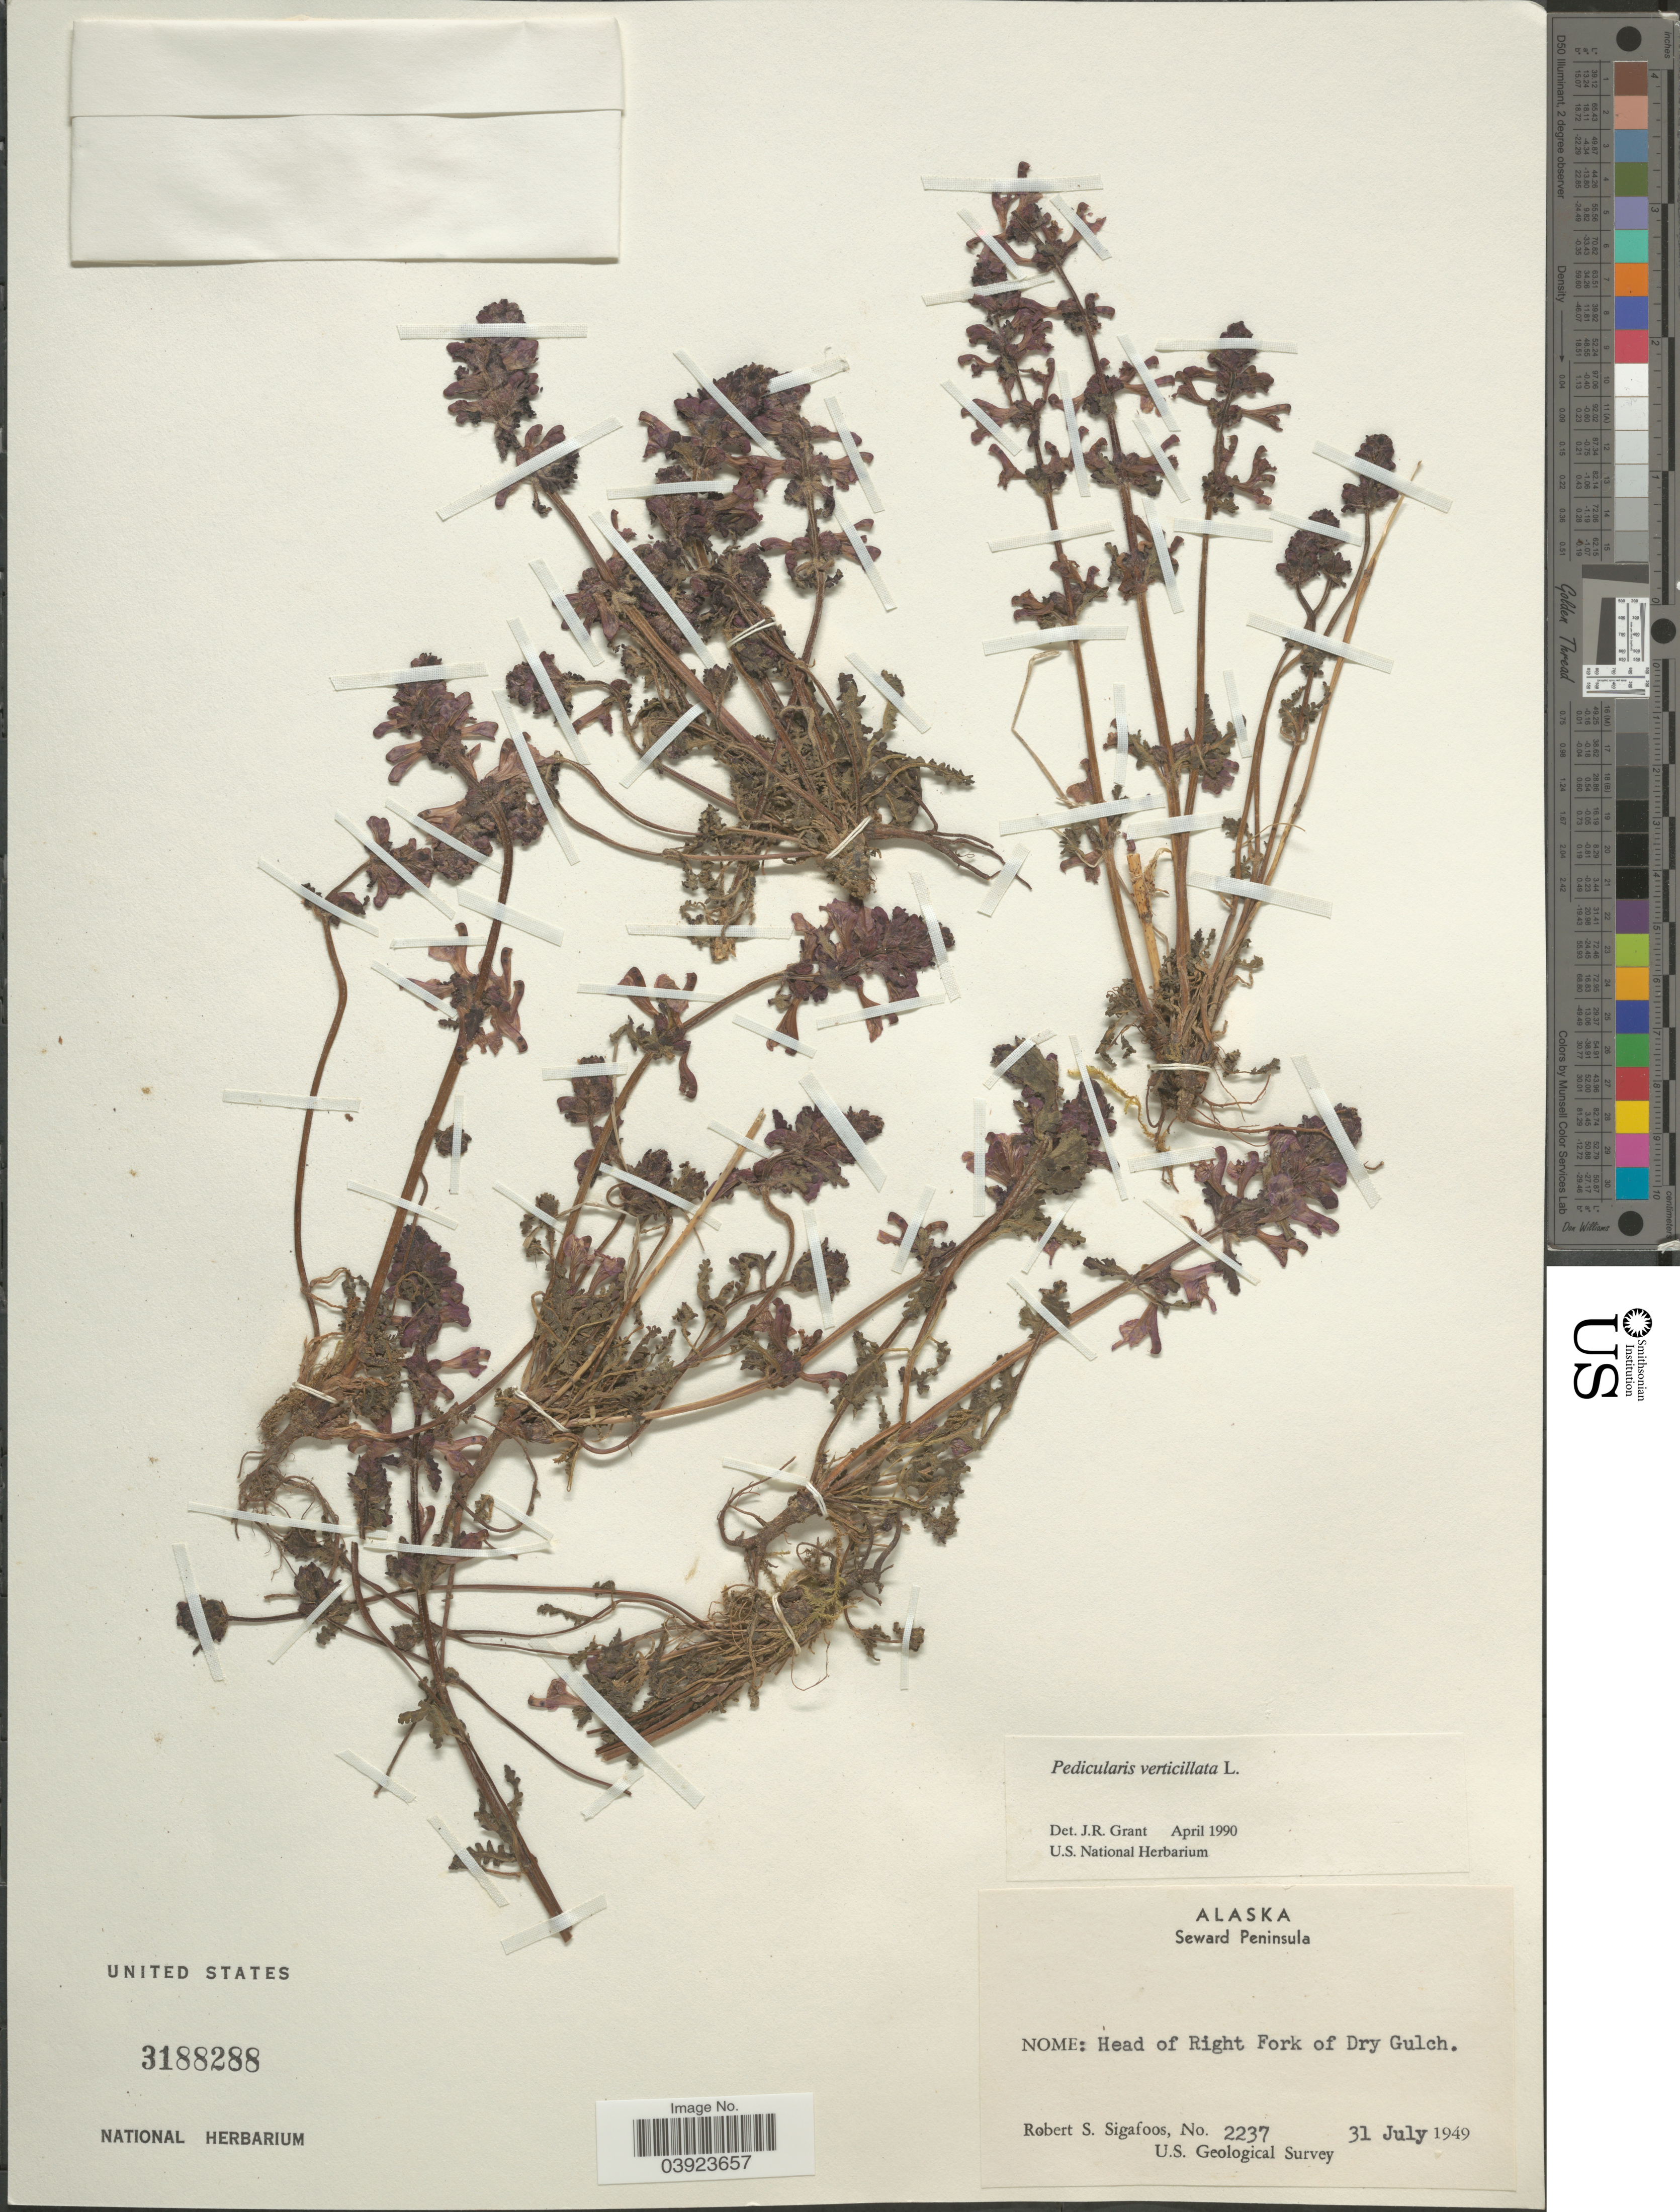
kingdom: Plantae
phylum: Tracheophyta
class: Magnoliopsida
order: Lamiales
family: Orobanchaceae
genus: Pedicularis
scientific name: Pedicularis verticillata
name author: L.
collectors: R. Sigafoos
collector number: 2237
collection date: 1949-07-31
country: United States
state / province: Alaska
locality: Seward Peninsula. Nome: Head of Right Fork of Dry Gulch.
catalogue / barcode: US 3188288